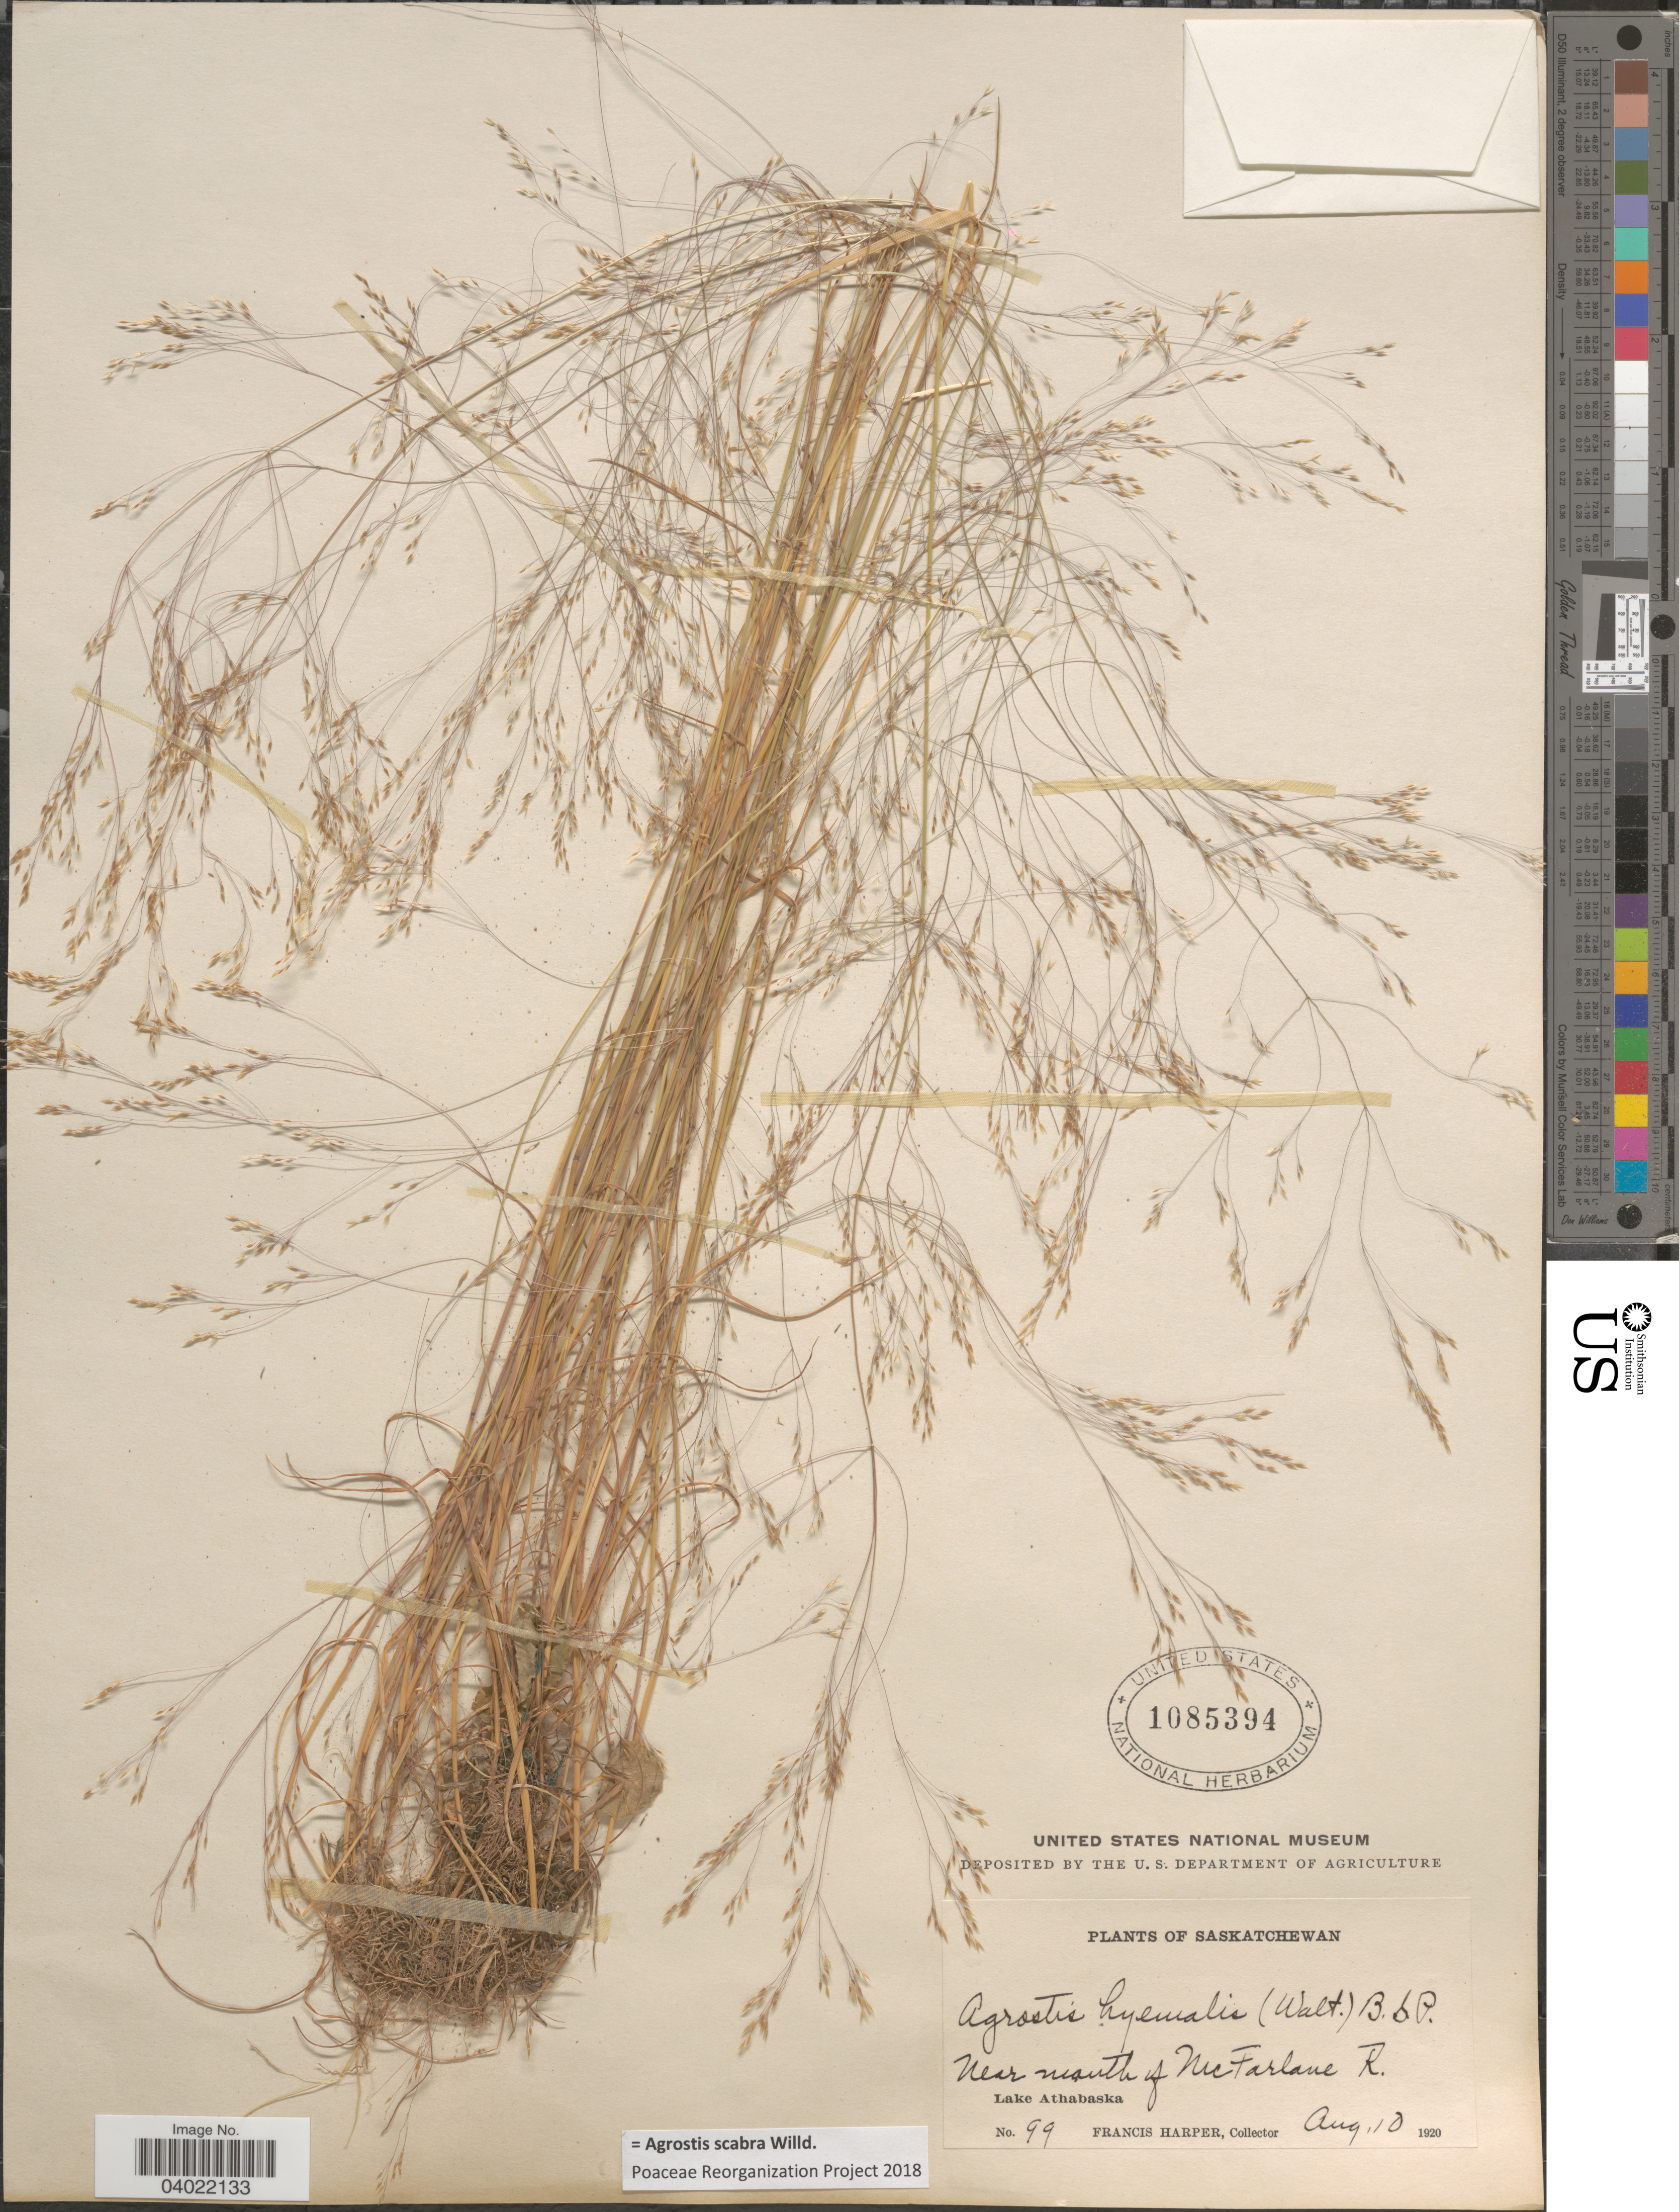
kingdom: Plantae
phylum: Tracheophyta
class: Liliopsida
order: Poales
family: Poaceae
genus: Agrostis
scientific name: Agrostis scabra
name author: Willd.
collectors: F. Harper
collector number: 99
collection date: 1920-08-10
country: Canada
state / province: Saskatchewan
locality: Near mouth of McFarlane R. Lake Athabaska.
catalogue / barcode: US 1085394